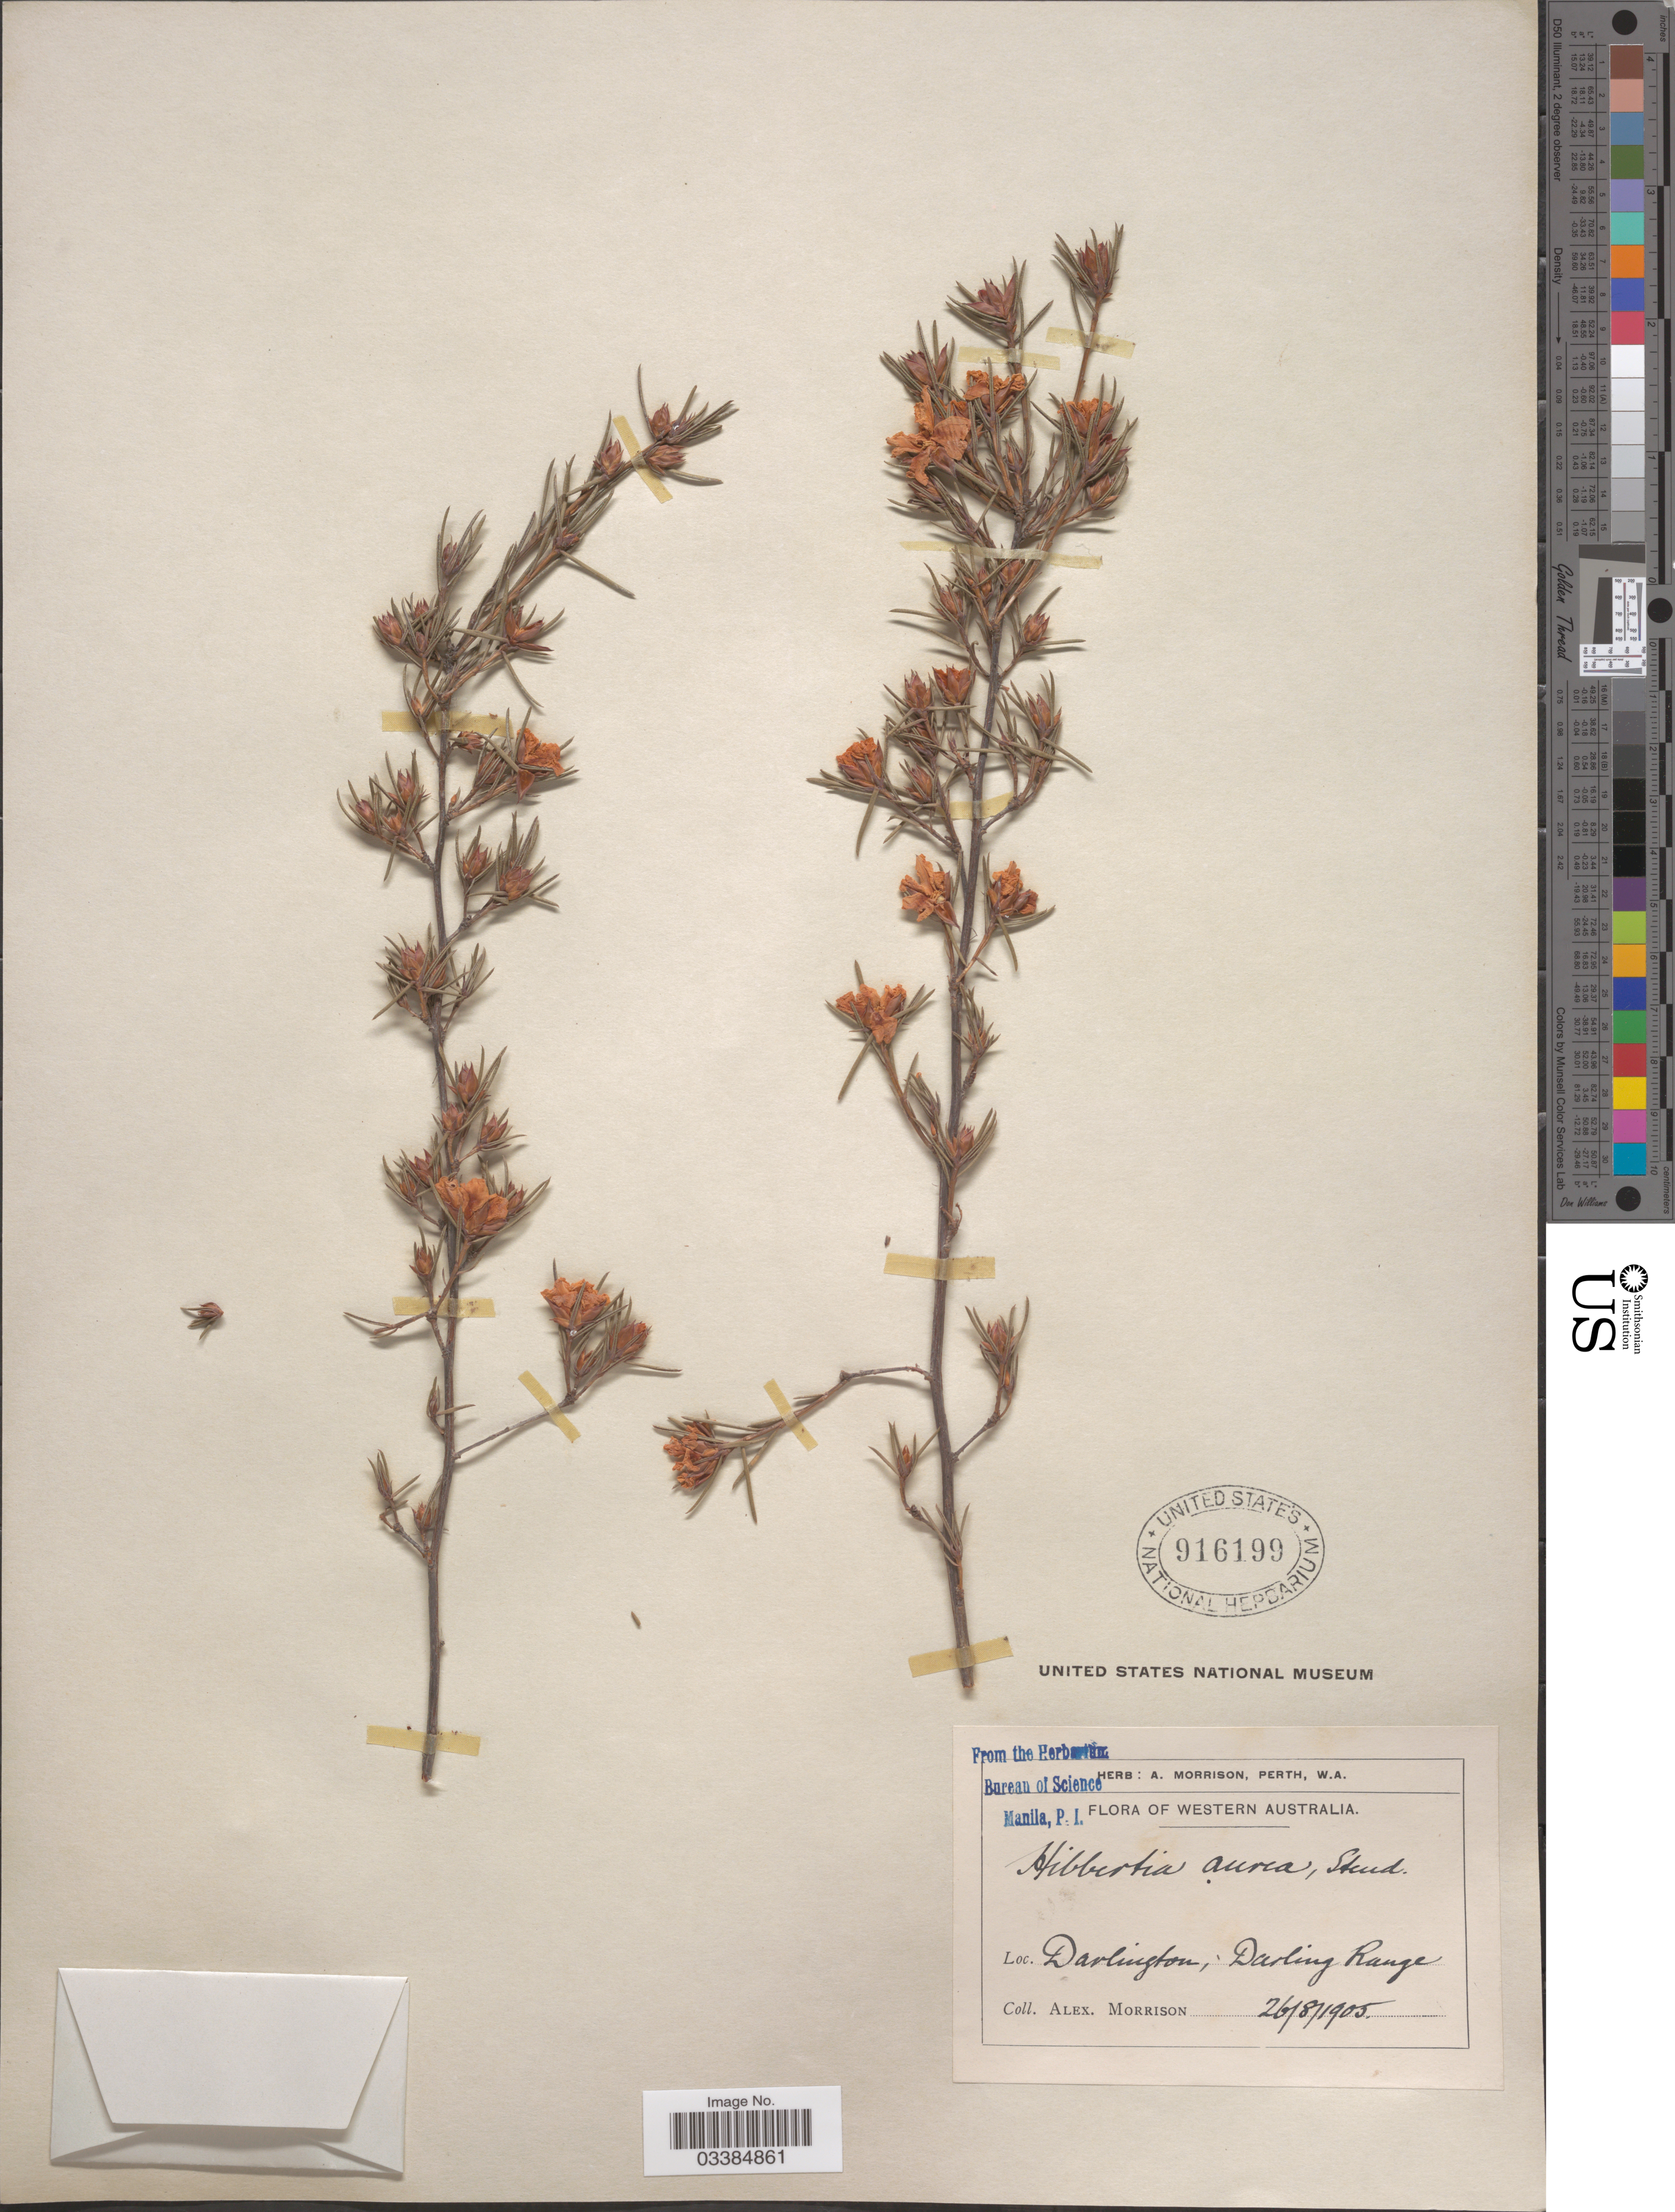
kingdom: Plantae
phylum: Tracheophyta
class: Magnoliopsida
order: Dilleniales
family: Dilleniaceae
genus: Hibbertia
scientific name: Hibbertia aurea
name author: Steud.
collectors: A. Morrison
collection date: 1905-08-26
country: Australia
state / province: Western Australia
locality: Darlington, Darling Range.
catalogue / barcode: US 916199